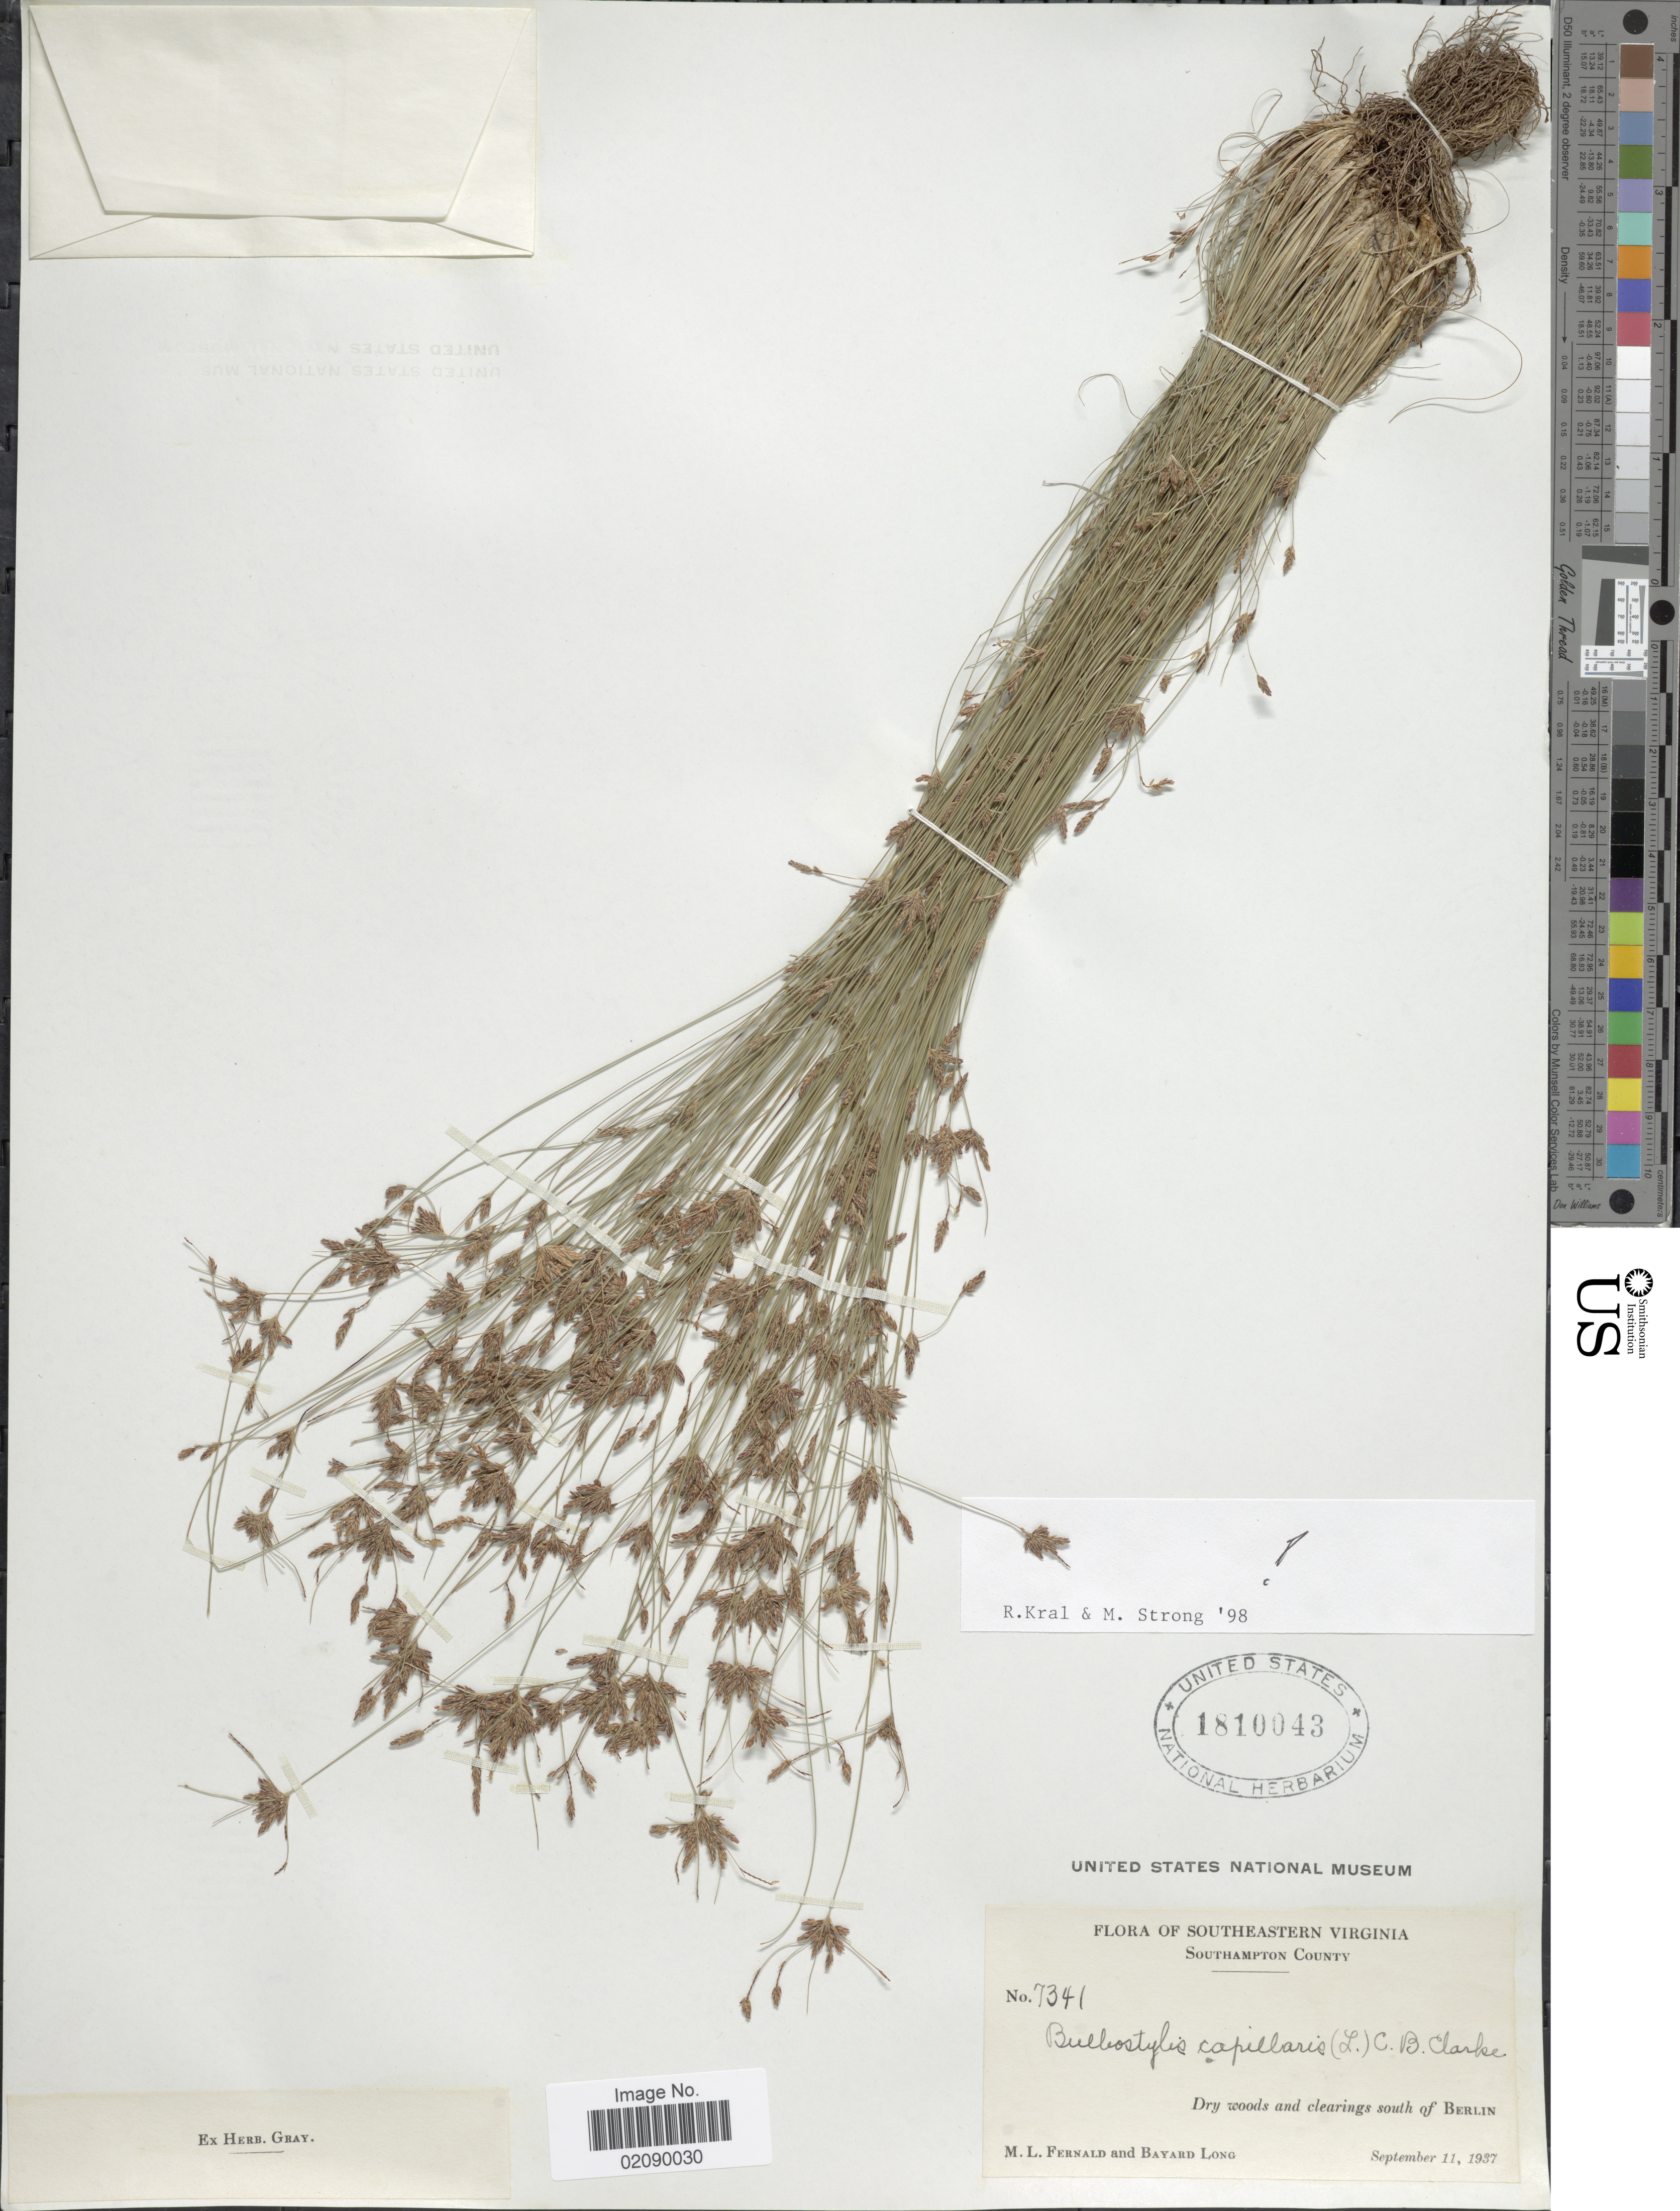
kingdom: Plantae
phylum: Tracheophyta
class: Liliopsida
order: Poales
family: Cyperaceae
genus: Bulbostylis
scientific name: Bulbostylis capillaris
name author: (L.) Kunth ex C.B. Clarke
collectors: M. L. Fernald & B. Long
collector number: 7341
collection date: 1937-09-11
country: United States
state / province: Virginia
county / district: Southampton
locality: Southeastern Virginia, Southampton County, Dry woods and clearings south of Berlin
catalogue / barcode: US 1810043